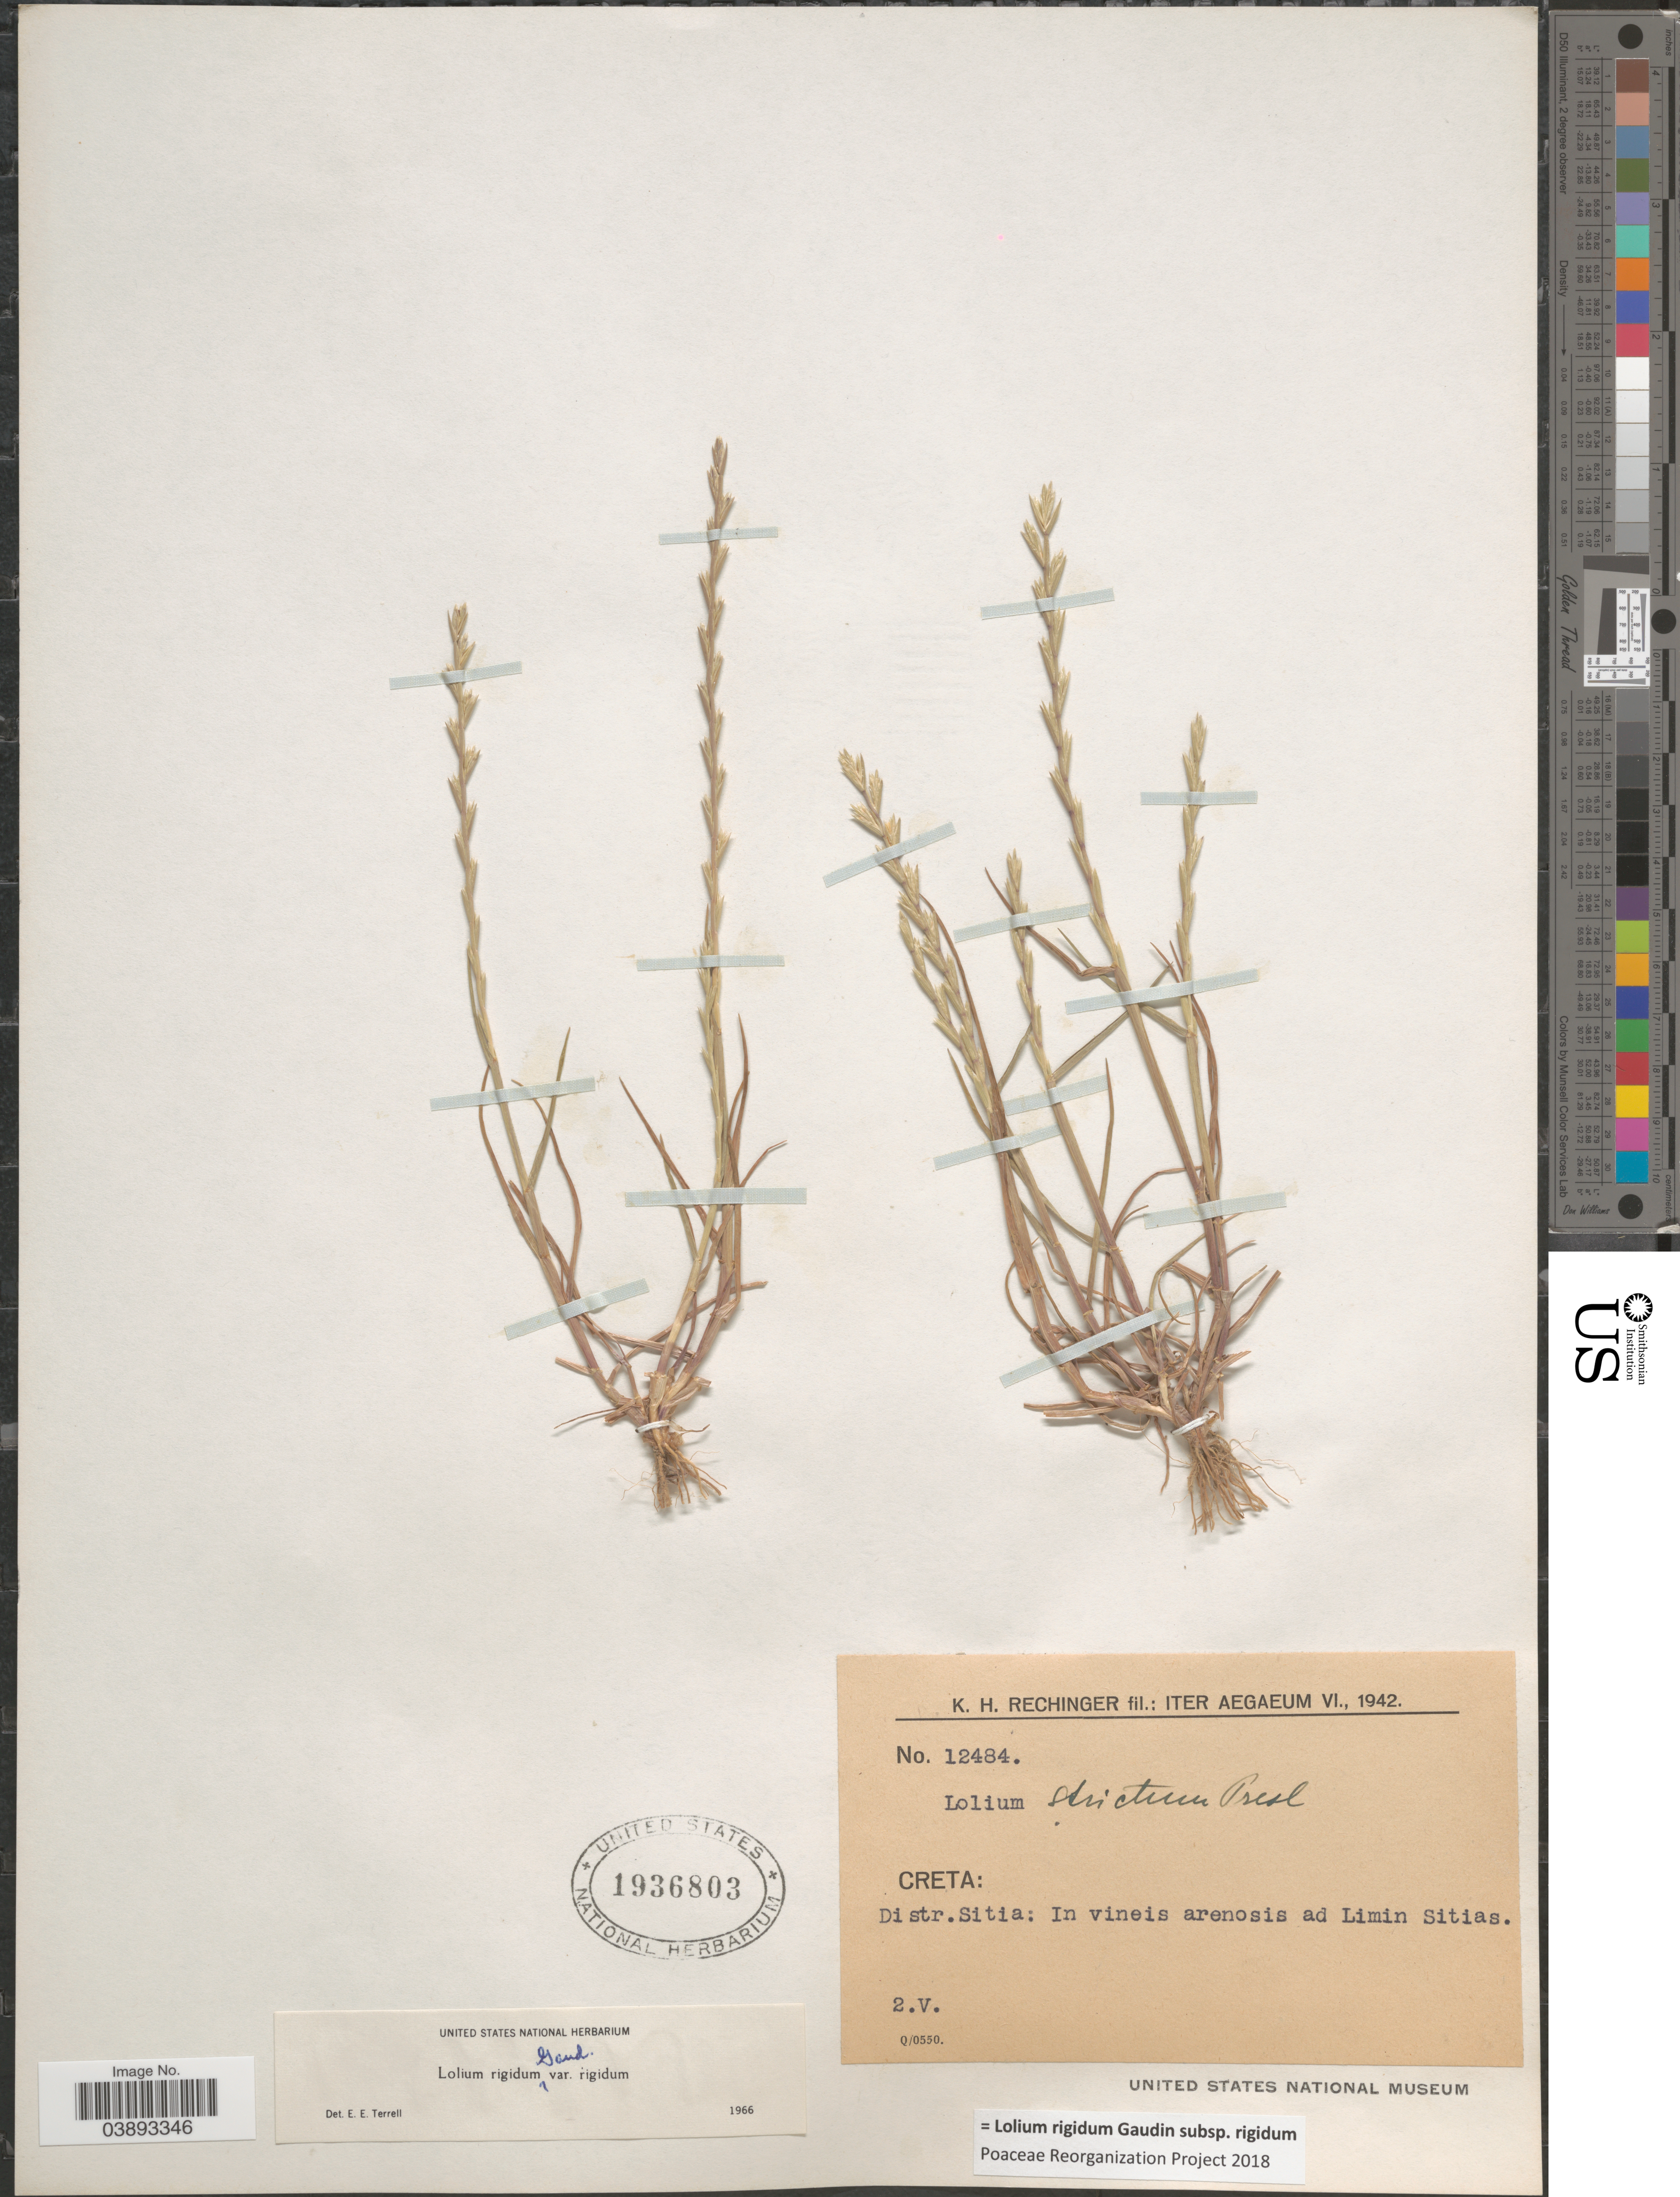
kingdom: Plantae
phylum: Tracheophyta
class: Liliopsida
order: Poales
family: Poaceae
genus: Lolium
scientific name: Lolium rigidum subsp. rigidum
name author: Gaudin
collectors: K. H. Rechinger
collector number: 12484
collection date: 1942-05-02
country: Greece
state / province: Crete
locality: Creta: Distr.Sitia: in vineis arenosis ad Limin Sitias.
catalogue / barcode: US 1936803